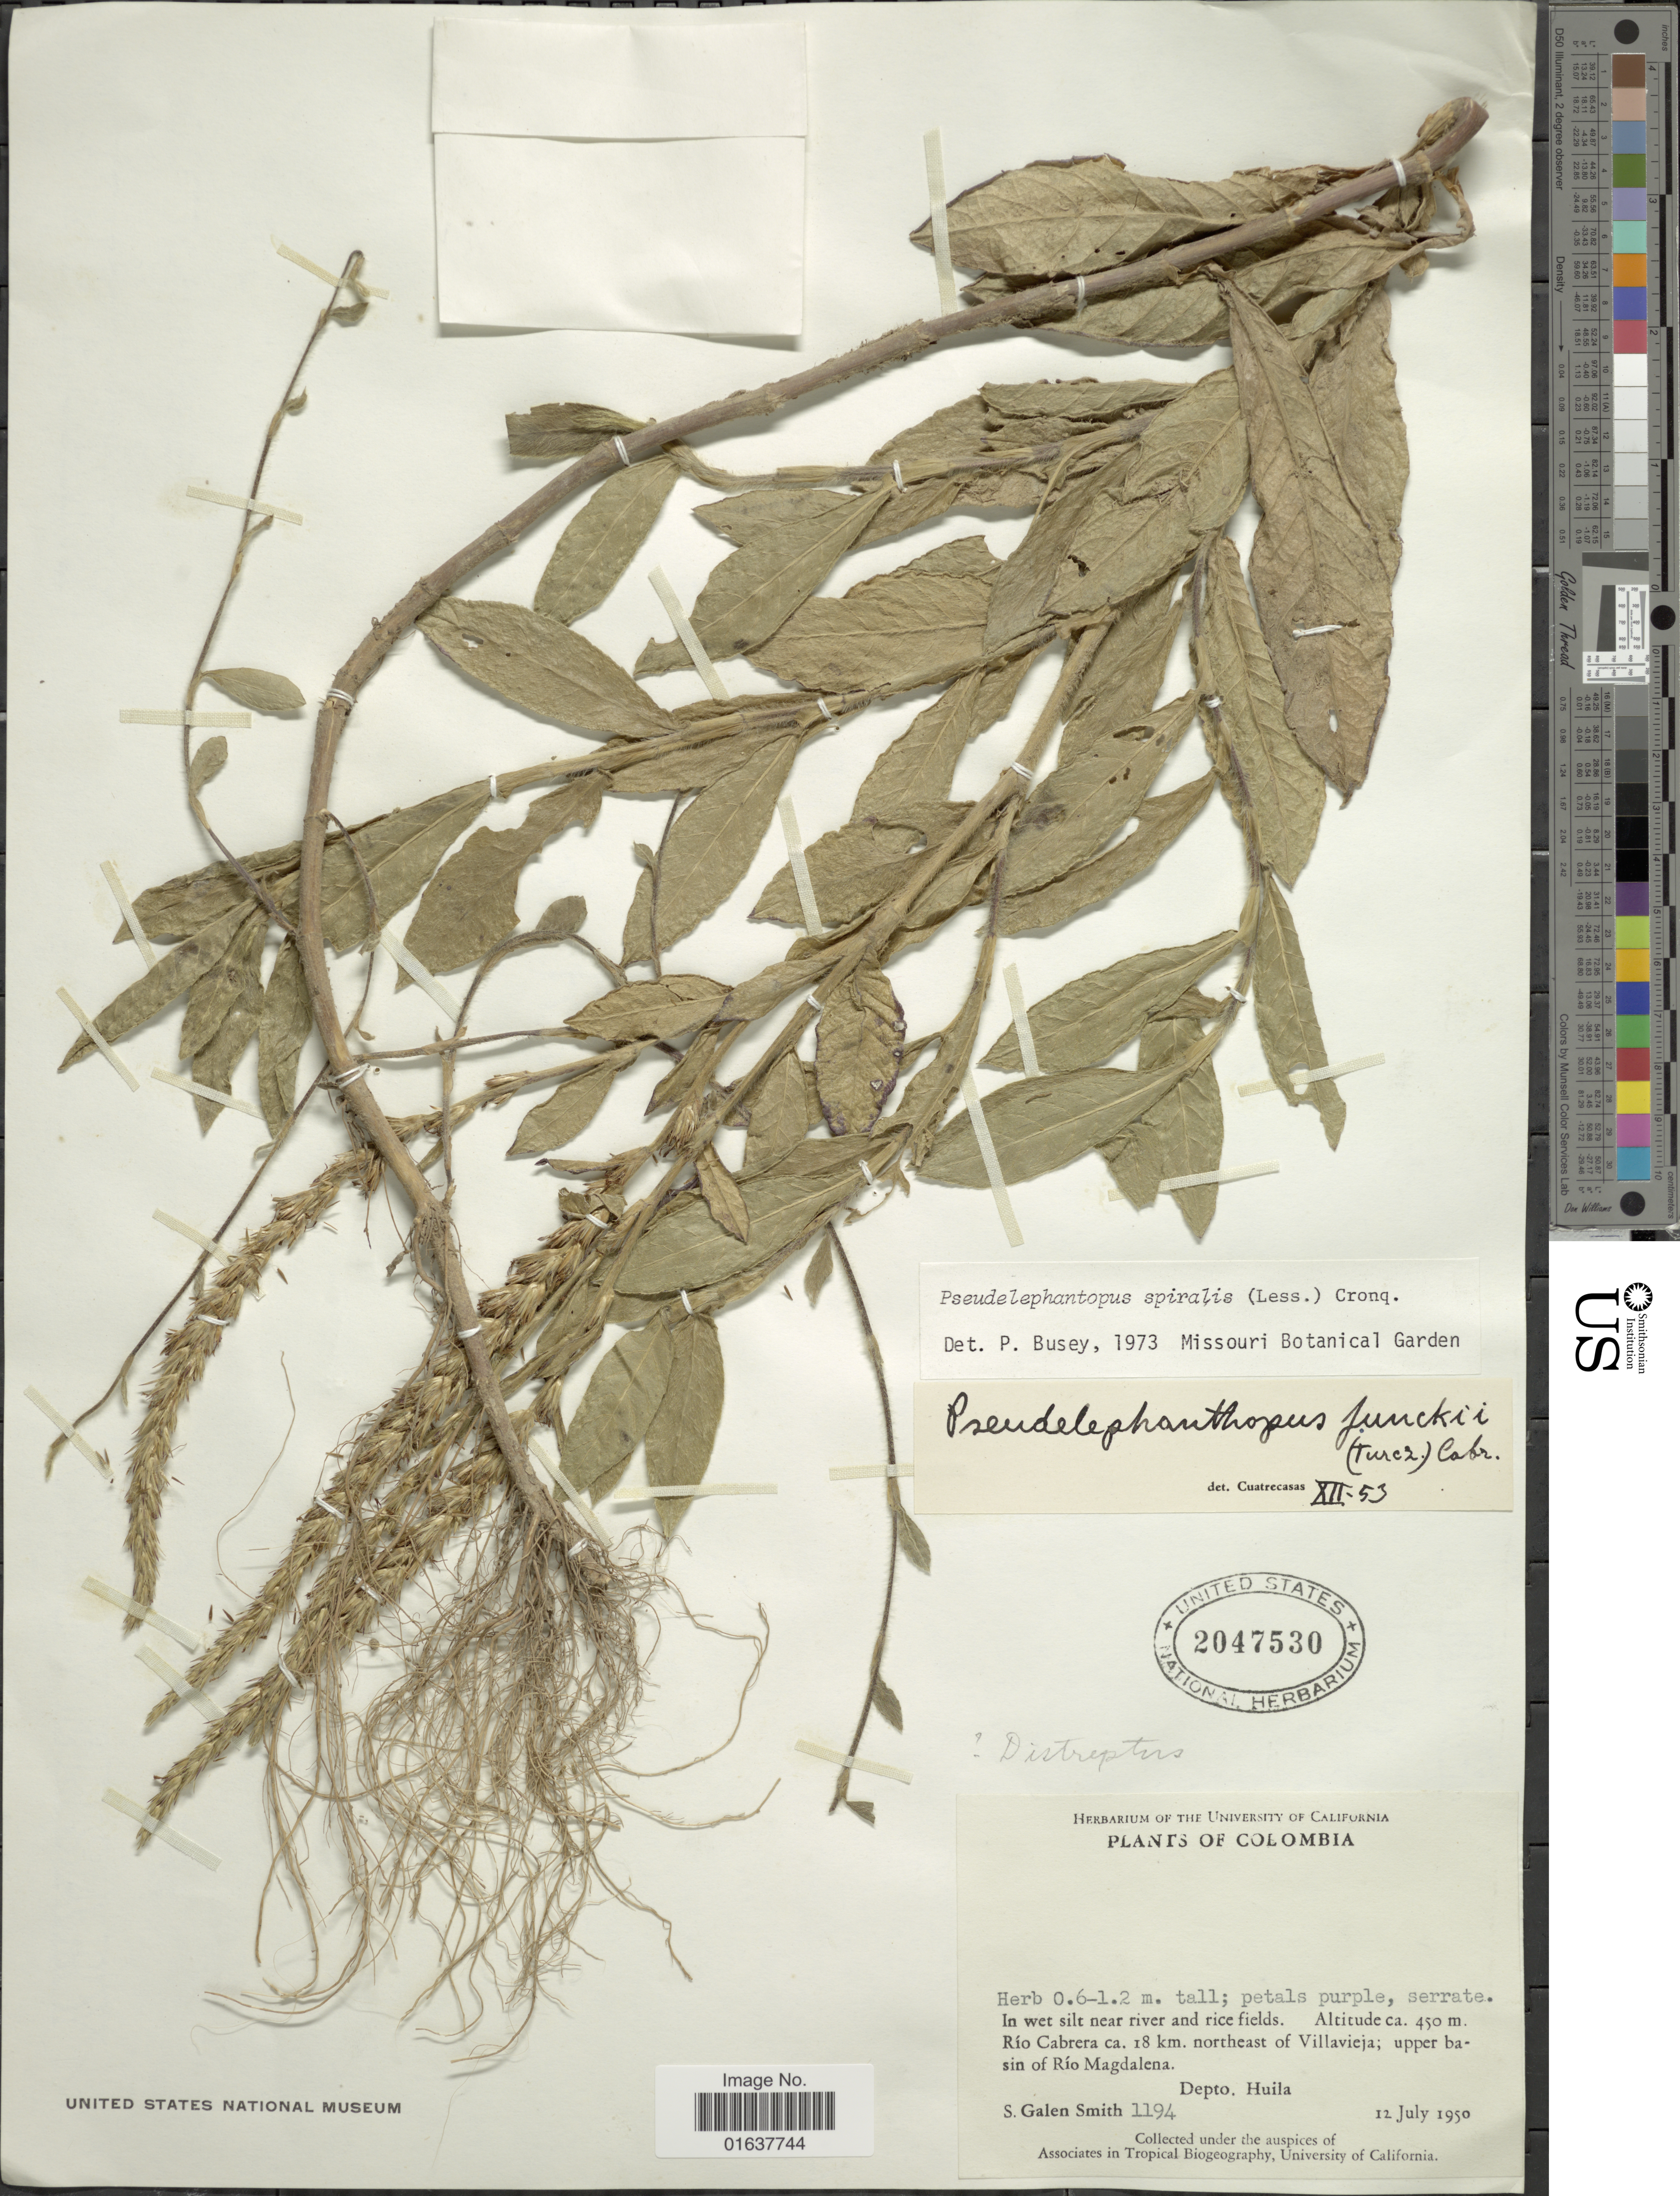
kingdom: Plantae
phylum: Tracheophyta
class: Magnoliopsida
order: Asterales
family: Asteraceae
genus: Pseudelephantopus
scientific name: Pseudelephantopus spiralis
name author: (Less.) Cronquist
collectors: S. G. Smith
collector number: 1194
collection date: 1950-07-12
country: Colombia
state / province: Huila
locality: Rio Cabrera 18 km. northeast of Villavieja, upper basin of Rio Magadalena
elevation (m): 450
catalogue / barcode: US 2047530